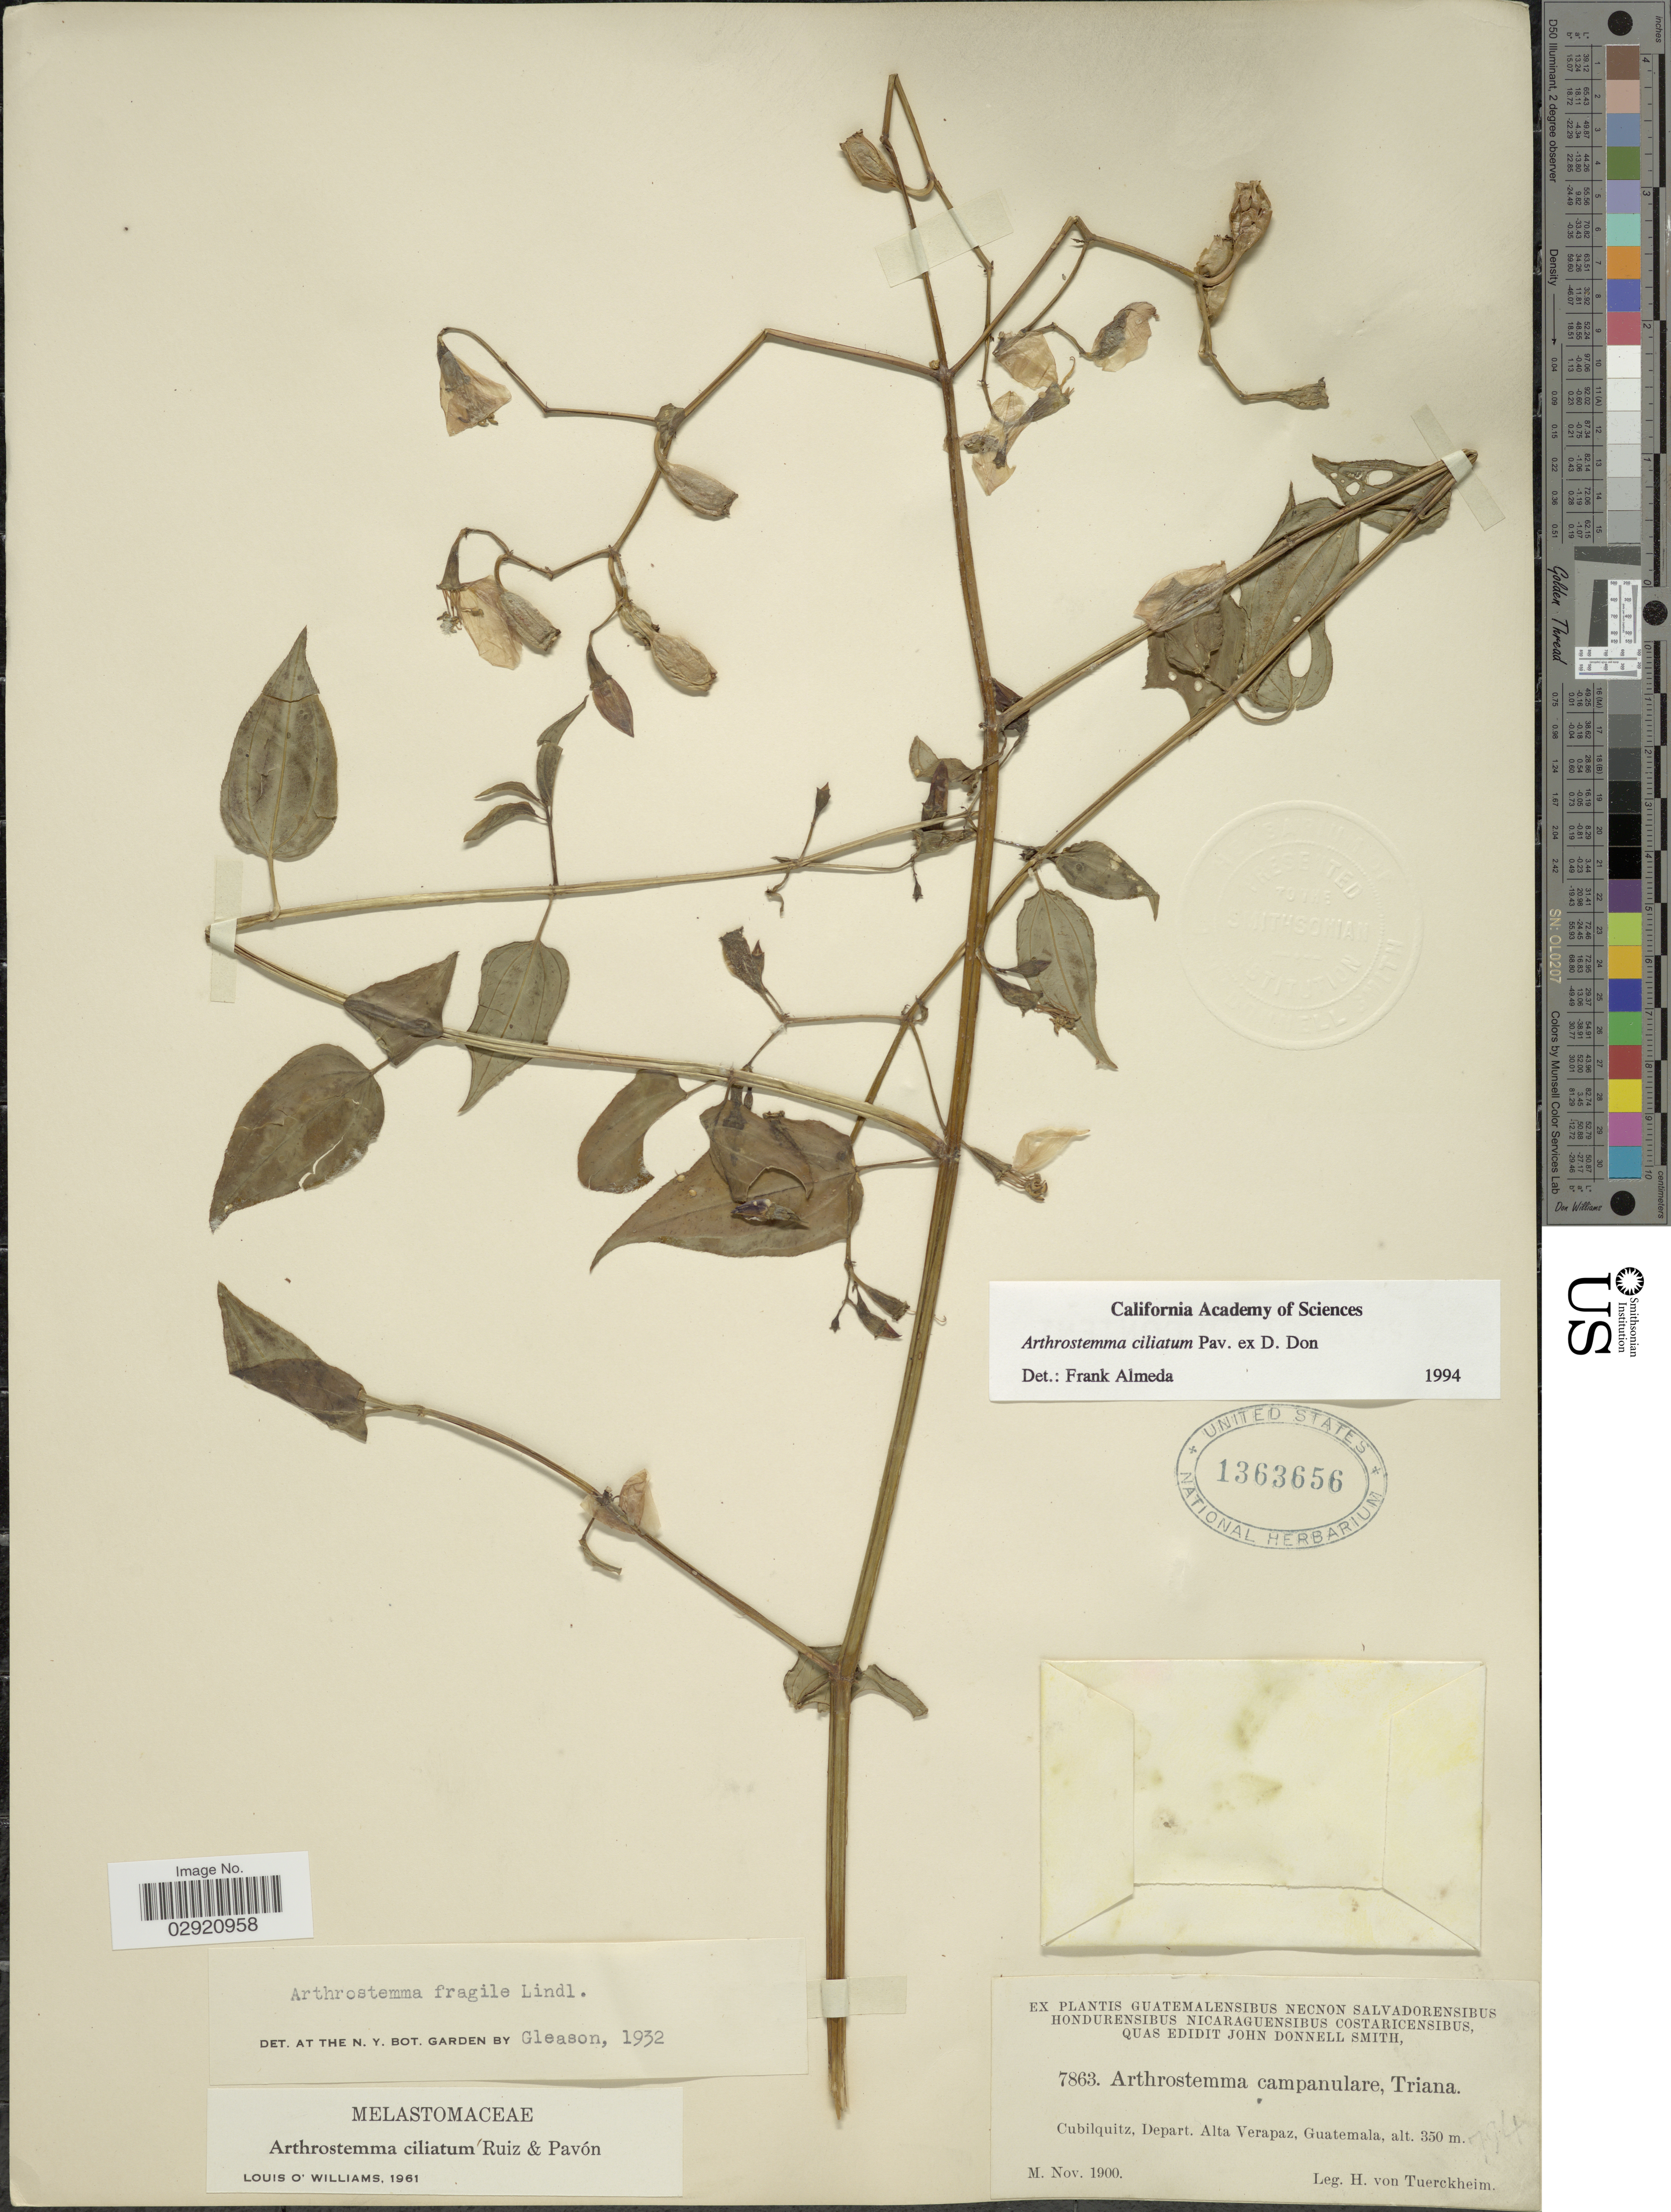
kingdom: Plantae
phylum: Tracheophyta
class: Magnoliopsida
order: Myrtales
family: Melastomataceae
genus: Arthrostemma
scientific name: Arthrostemma ciliatum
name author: Pav. ex D. Don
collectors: H. von Türckheim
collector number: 7863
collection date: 1900-11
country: Guatemala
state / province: Alta Verapaz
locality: Cubilquitz, Depart. Alta Verapaz.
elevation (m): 350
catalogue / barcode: US 1363656